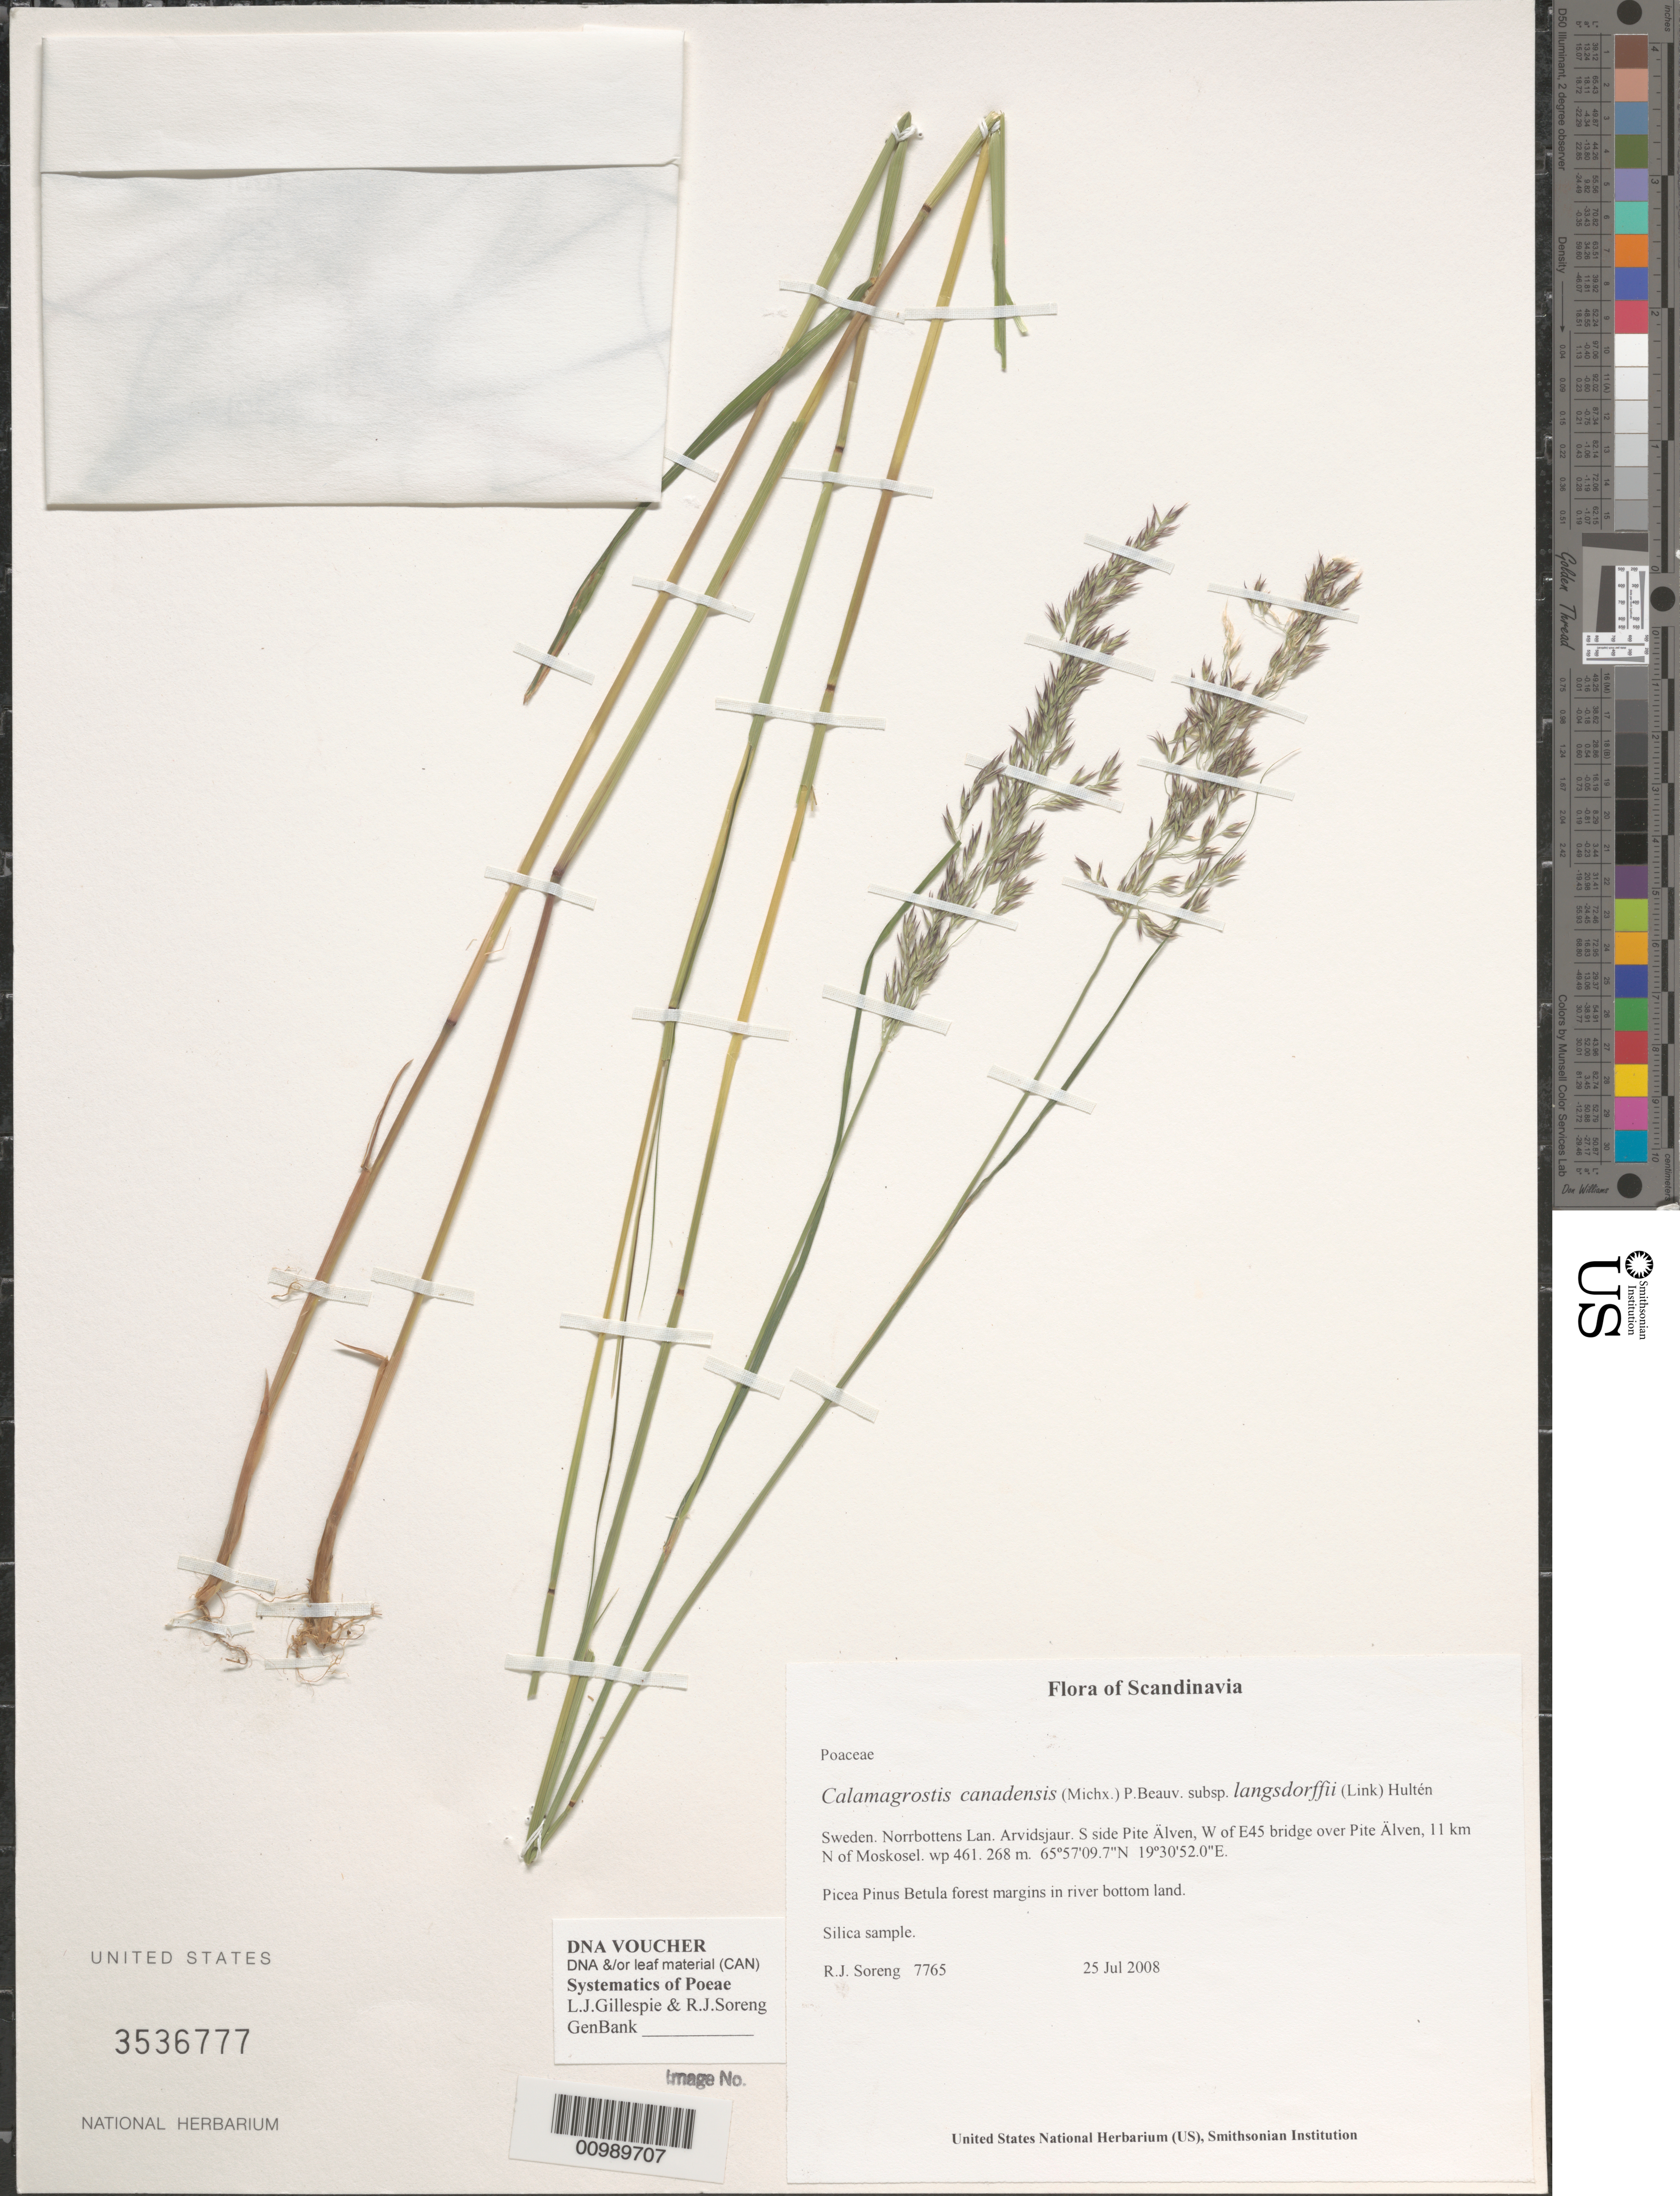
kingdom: Plantae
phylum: Tracheophyta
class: Liliopsida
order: Poales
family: Poaceae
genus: Calamagrostis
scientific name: Calamagrostis canadensis subsp. langsdorffii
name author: (Link) Hultén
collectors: R. J. Soreng & N. L. Soreng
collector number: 7765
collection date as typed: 25 Jul 2008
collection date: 2008-07-25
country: Sweden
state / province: Norrbotten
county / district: Arvidsjaur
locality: S side Pite Älven, W of E45 bridge over Pite Älven, 11 km N of Moskosel.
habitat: Picea Pinus Betula forest margins in river bottom land.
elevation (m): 268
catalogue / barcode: US 3536777